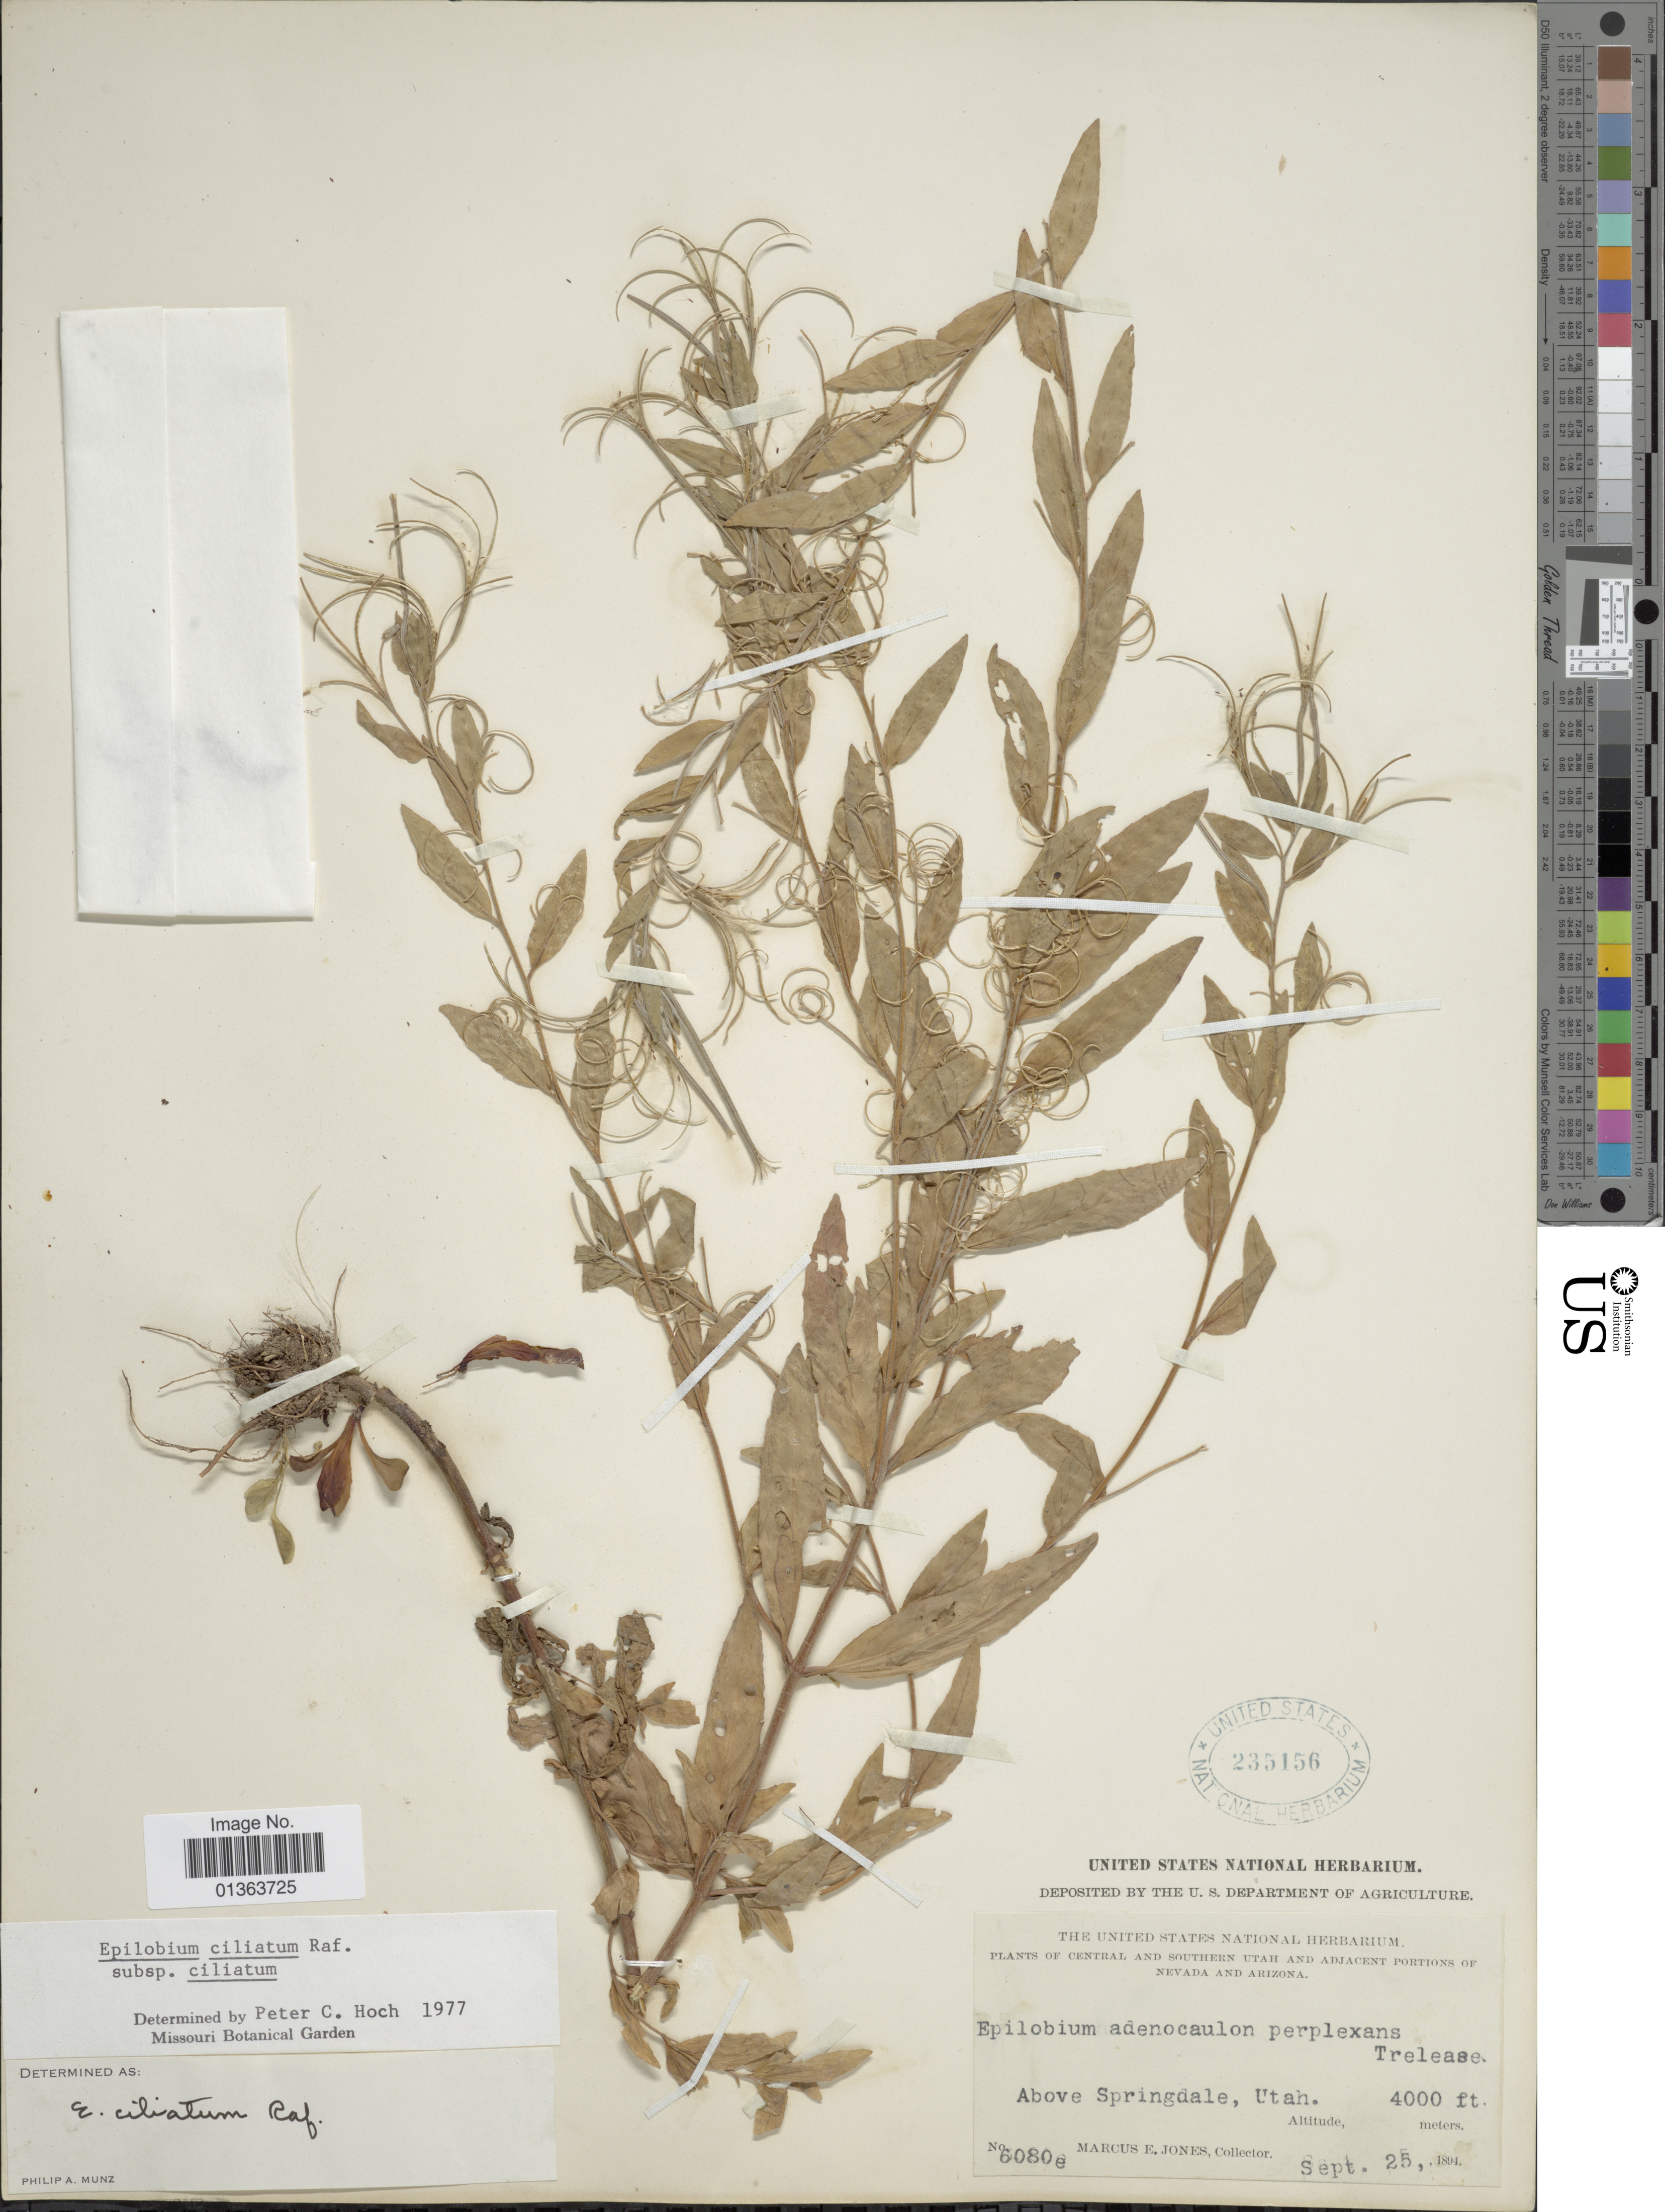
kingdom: Plantae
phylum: Tracheophyta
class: Magnoliopsida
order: Myrtales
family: Onagraceae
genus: Epilobium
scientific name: Epilobium ciliatum subsp. ciliatum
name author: Raf.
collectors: M. E. Jones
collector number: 6080e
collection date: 1894-09-25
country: United States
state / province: Utah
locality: Central and Southern Utah and adjacent portions of Nevada and Arizona. Above Springdale.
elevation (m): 1219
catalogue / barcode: US 235156